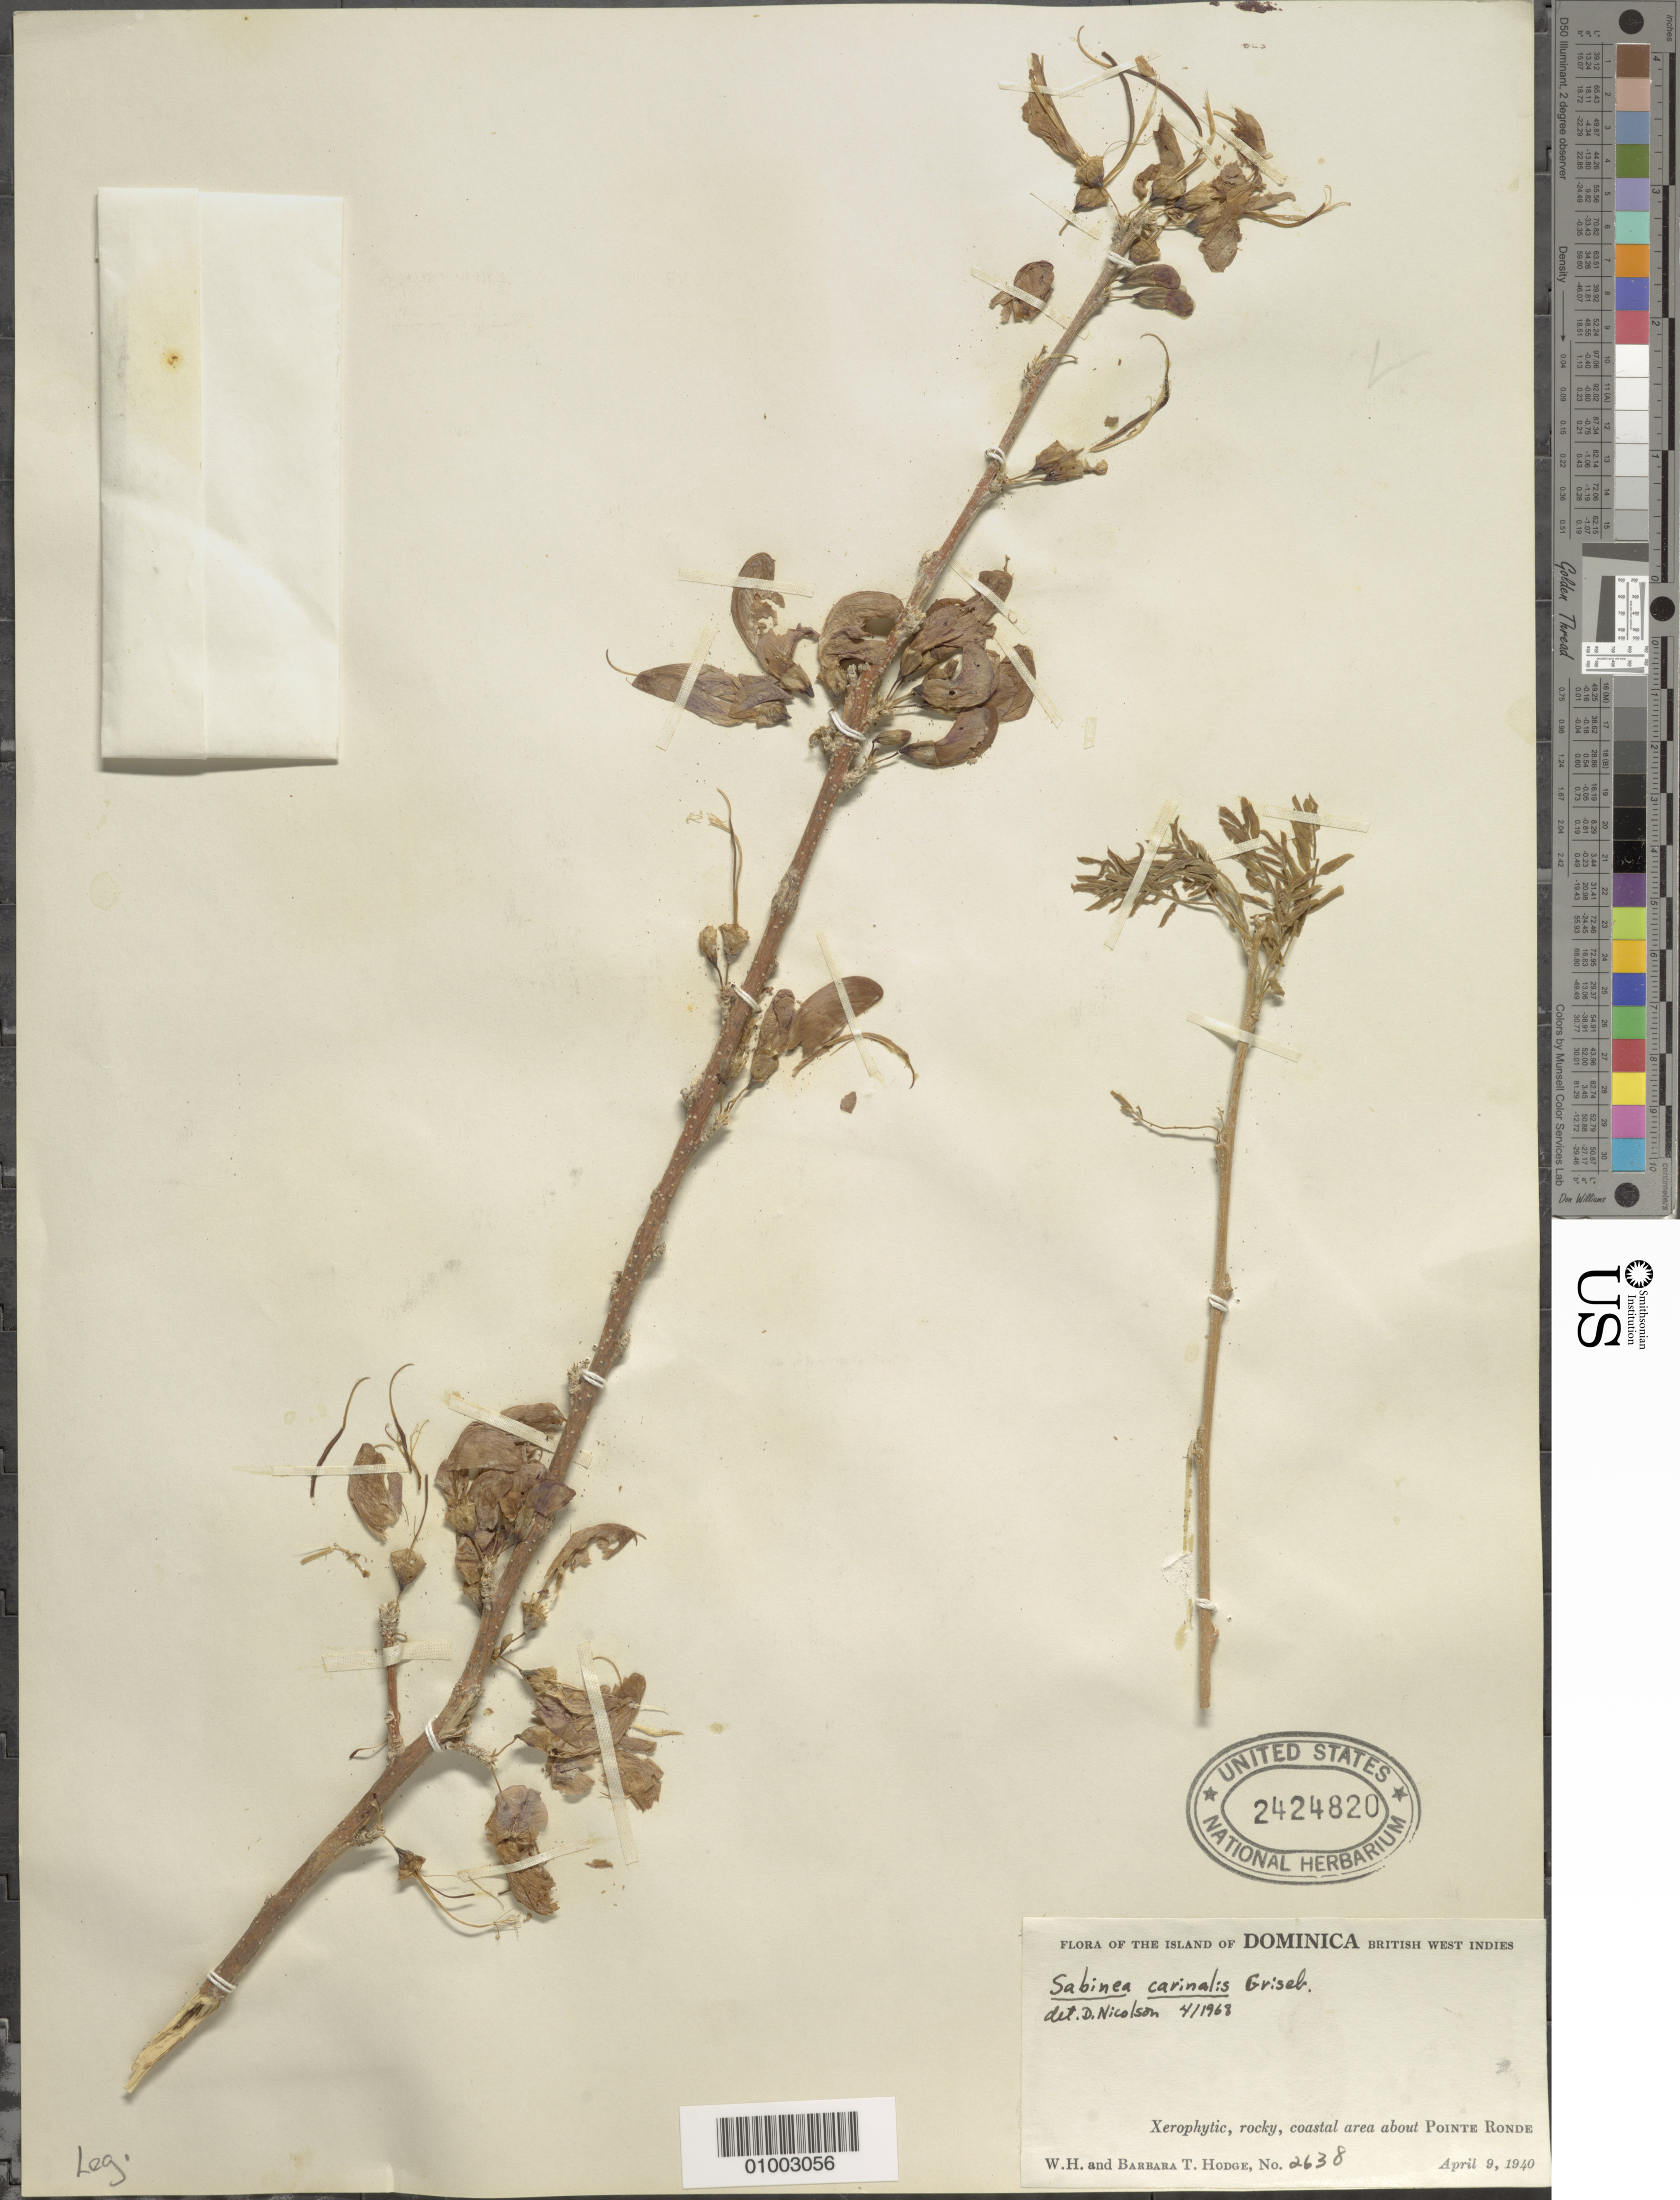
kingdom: Plantae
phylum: Tracheophyta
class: Magnoliopsida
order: Fabales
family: Fabaceae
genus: Poitea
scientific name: Poitea carinalis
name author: (Griseb.) Lavin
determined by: Strong, Mark T., (BOT), Smithsonian Institution - National Museum of Natural History (UNITED STATES)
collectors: B. Hodge & W. Hodge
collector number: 2638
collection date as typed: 09 Apr 1940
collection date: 1940-04-09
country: Dominica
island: Dominica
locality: Xerophytic, rocky, coastal area about Pointe Ronde.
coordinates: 0 N, 0 E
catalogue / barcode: US 2424820